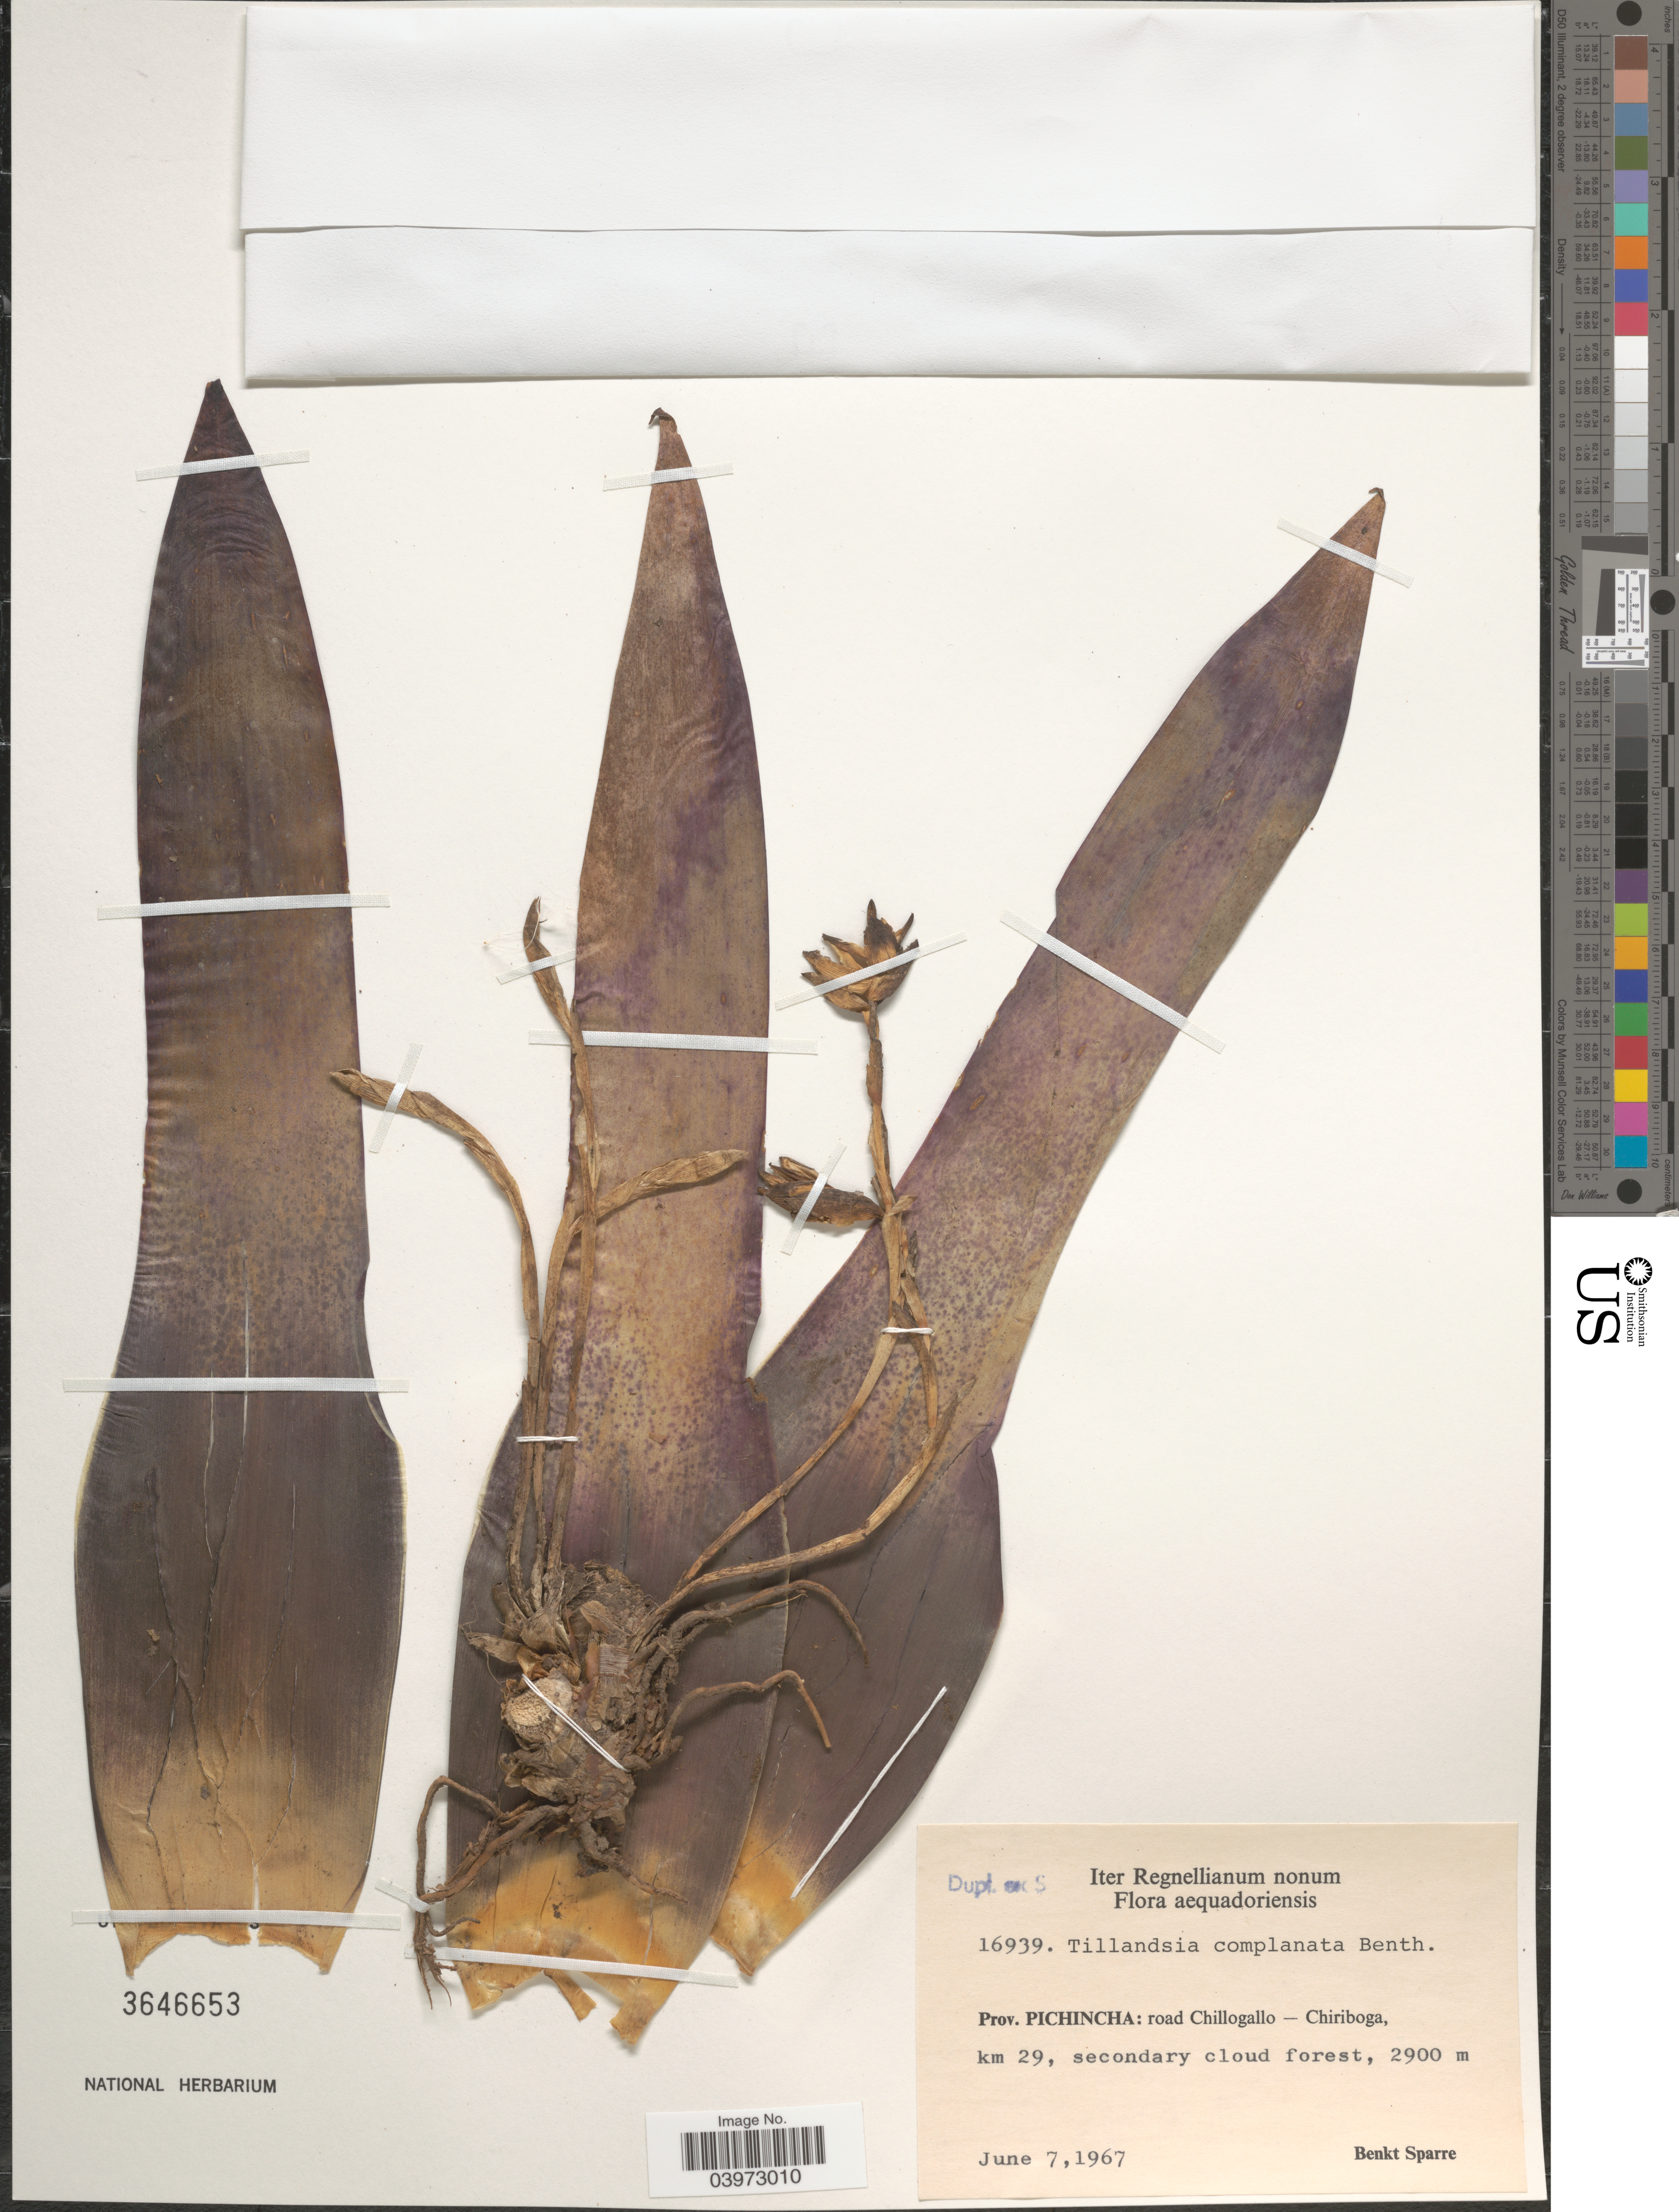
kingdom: Plantae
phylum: Tracheophyta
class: Liliopsida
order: Poales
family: Bromeliaceae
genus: Tillandsia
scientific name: Tillandsia complanata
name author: Benth.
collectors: B. Sparre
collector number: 16939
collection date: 1967-06-07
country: Ecuador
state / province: Pichincha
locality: Road Chillogallo - Chiriboga, km 29, secondary cloud forest.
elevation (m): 2900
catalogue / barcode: US 3646653